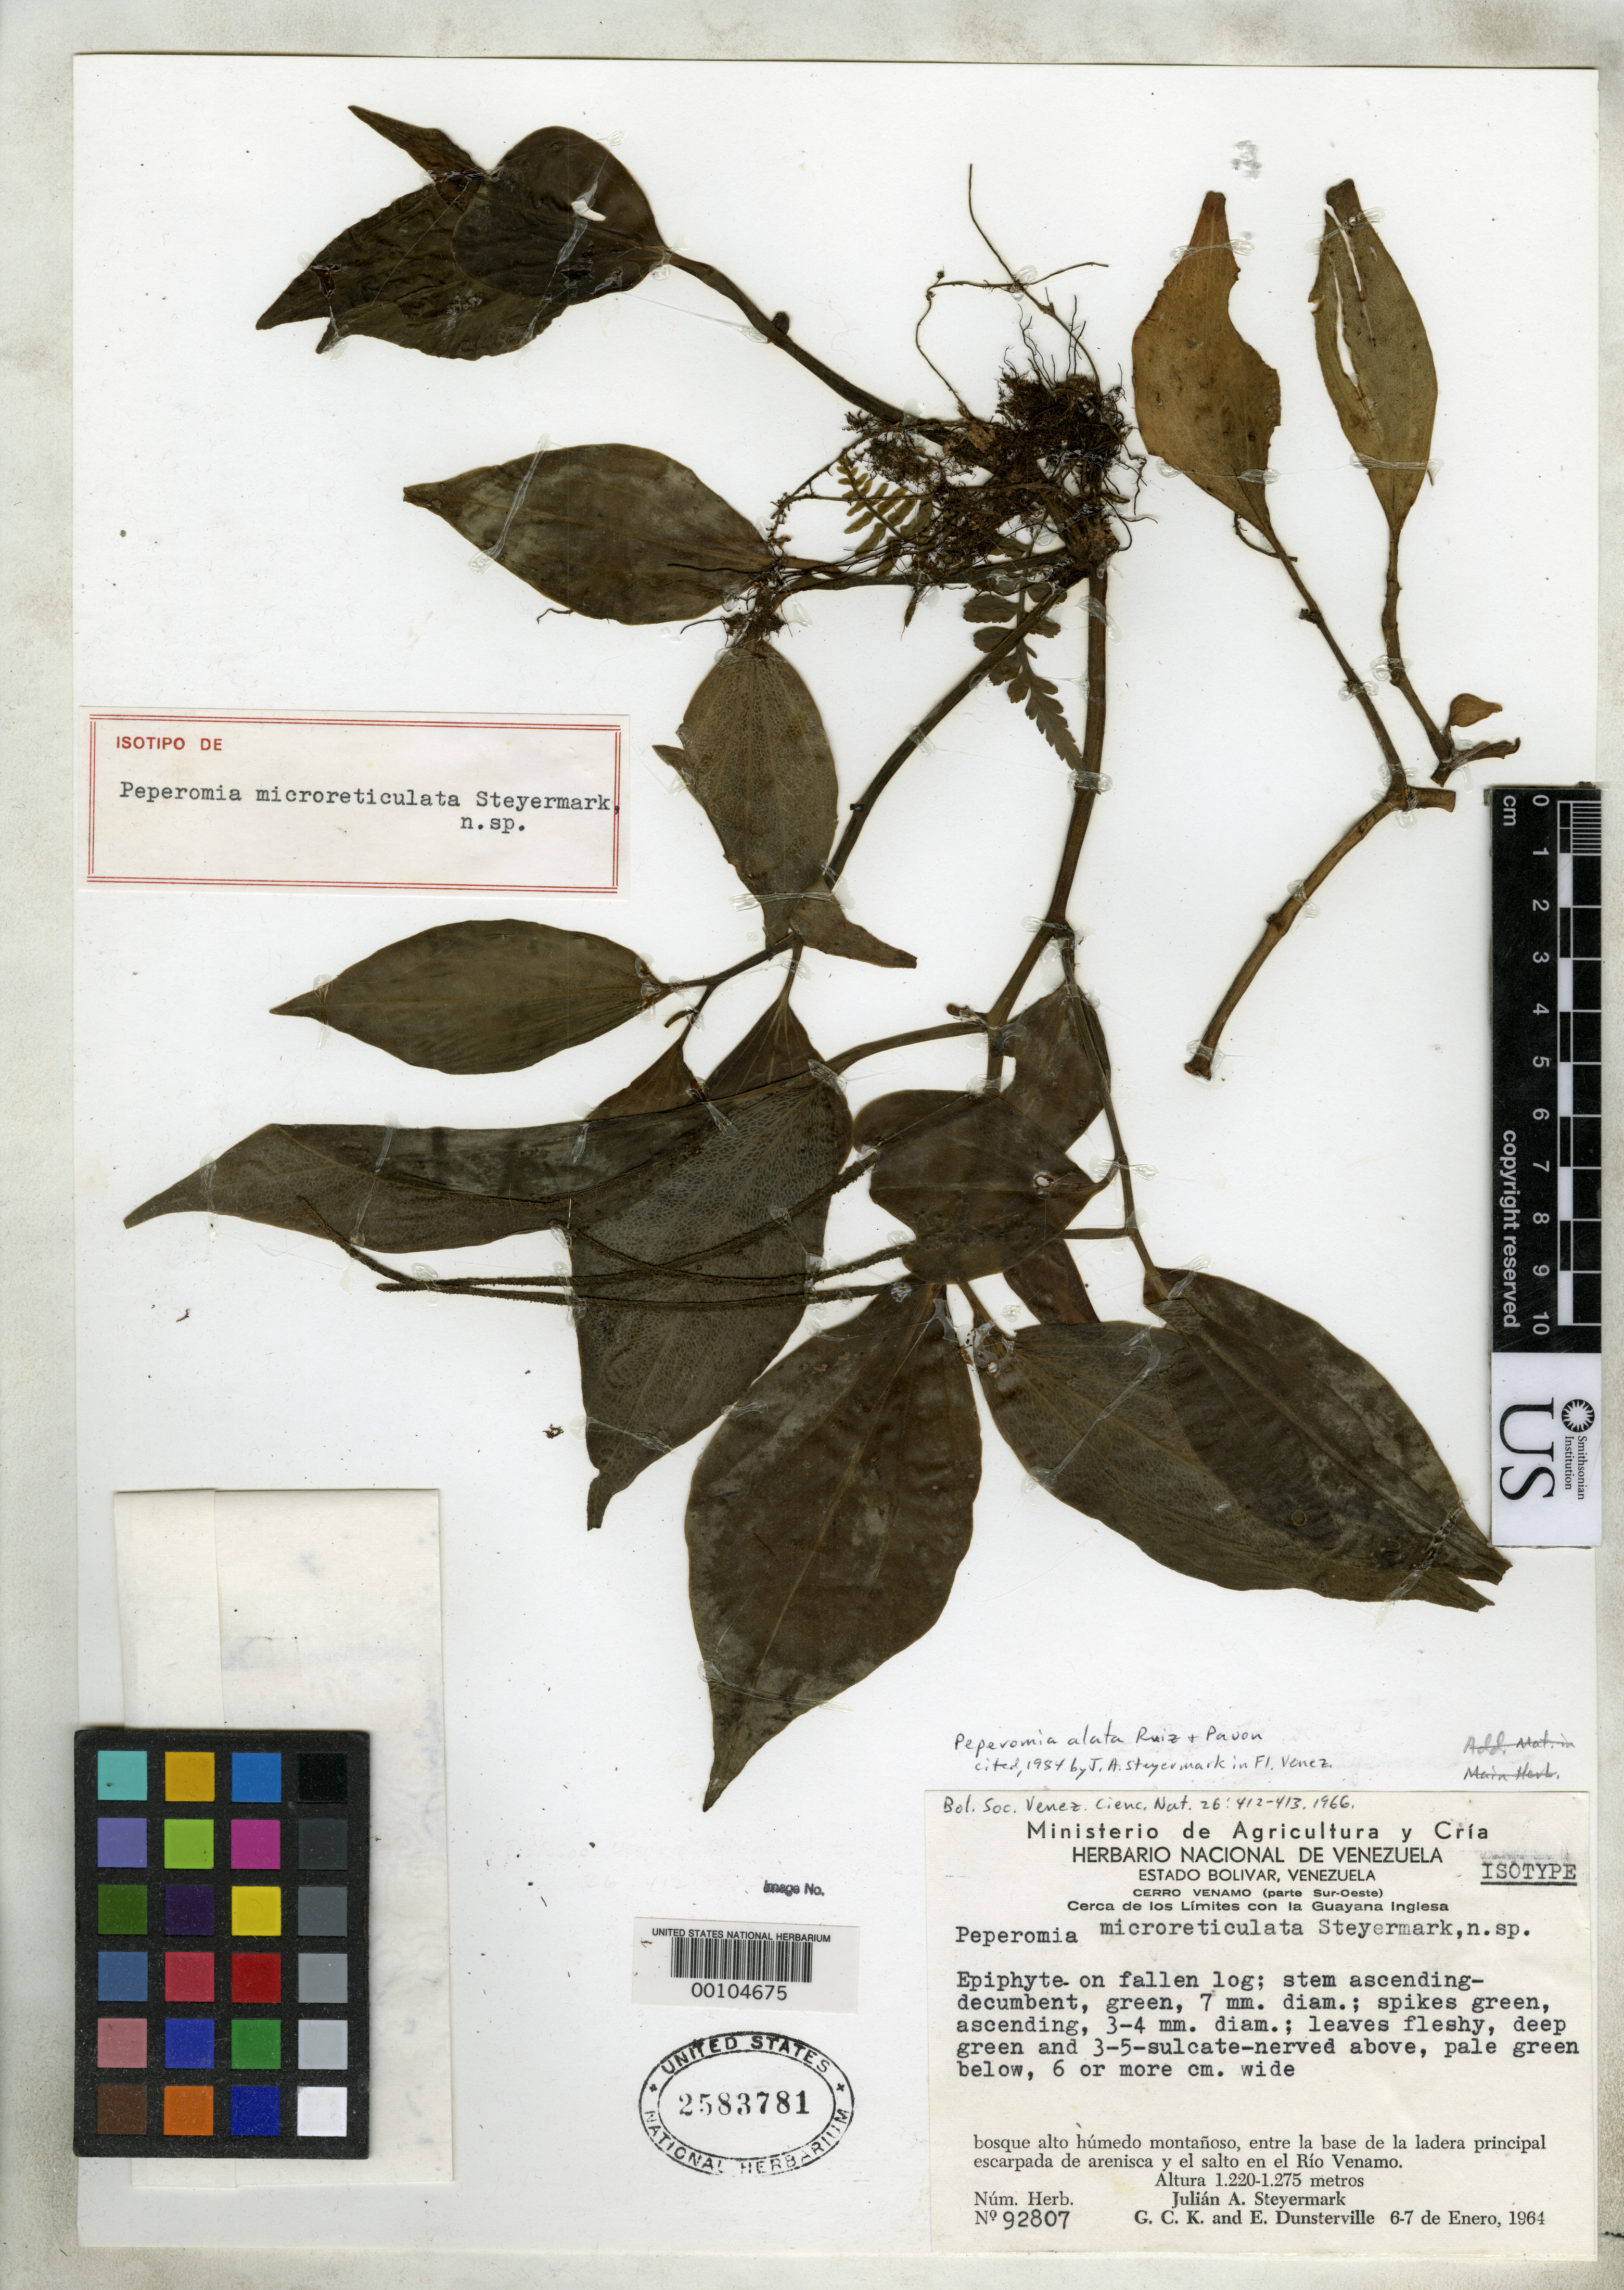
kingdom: Plantae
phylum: Tracheophyta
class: Magnoliopsida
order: Piperales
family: Piperaceae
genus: Peperomia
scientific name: Peperomia microreticulata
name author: Steyerm.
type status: Isotype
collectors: J. Steyermark & G. C. K. Dunsterville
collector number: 92807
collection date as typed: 06 Jan 1964 to 07 Jan 1964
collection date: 1964-01-06/1964-01-07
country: Venezuela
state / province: Mérida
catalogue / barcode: US 2583781